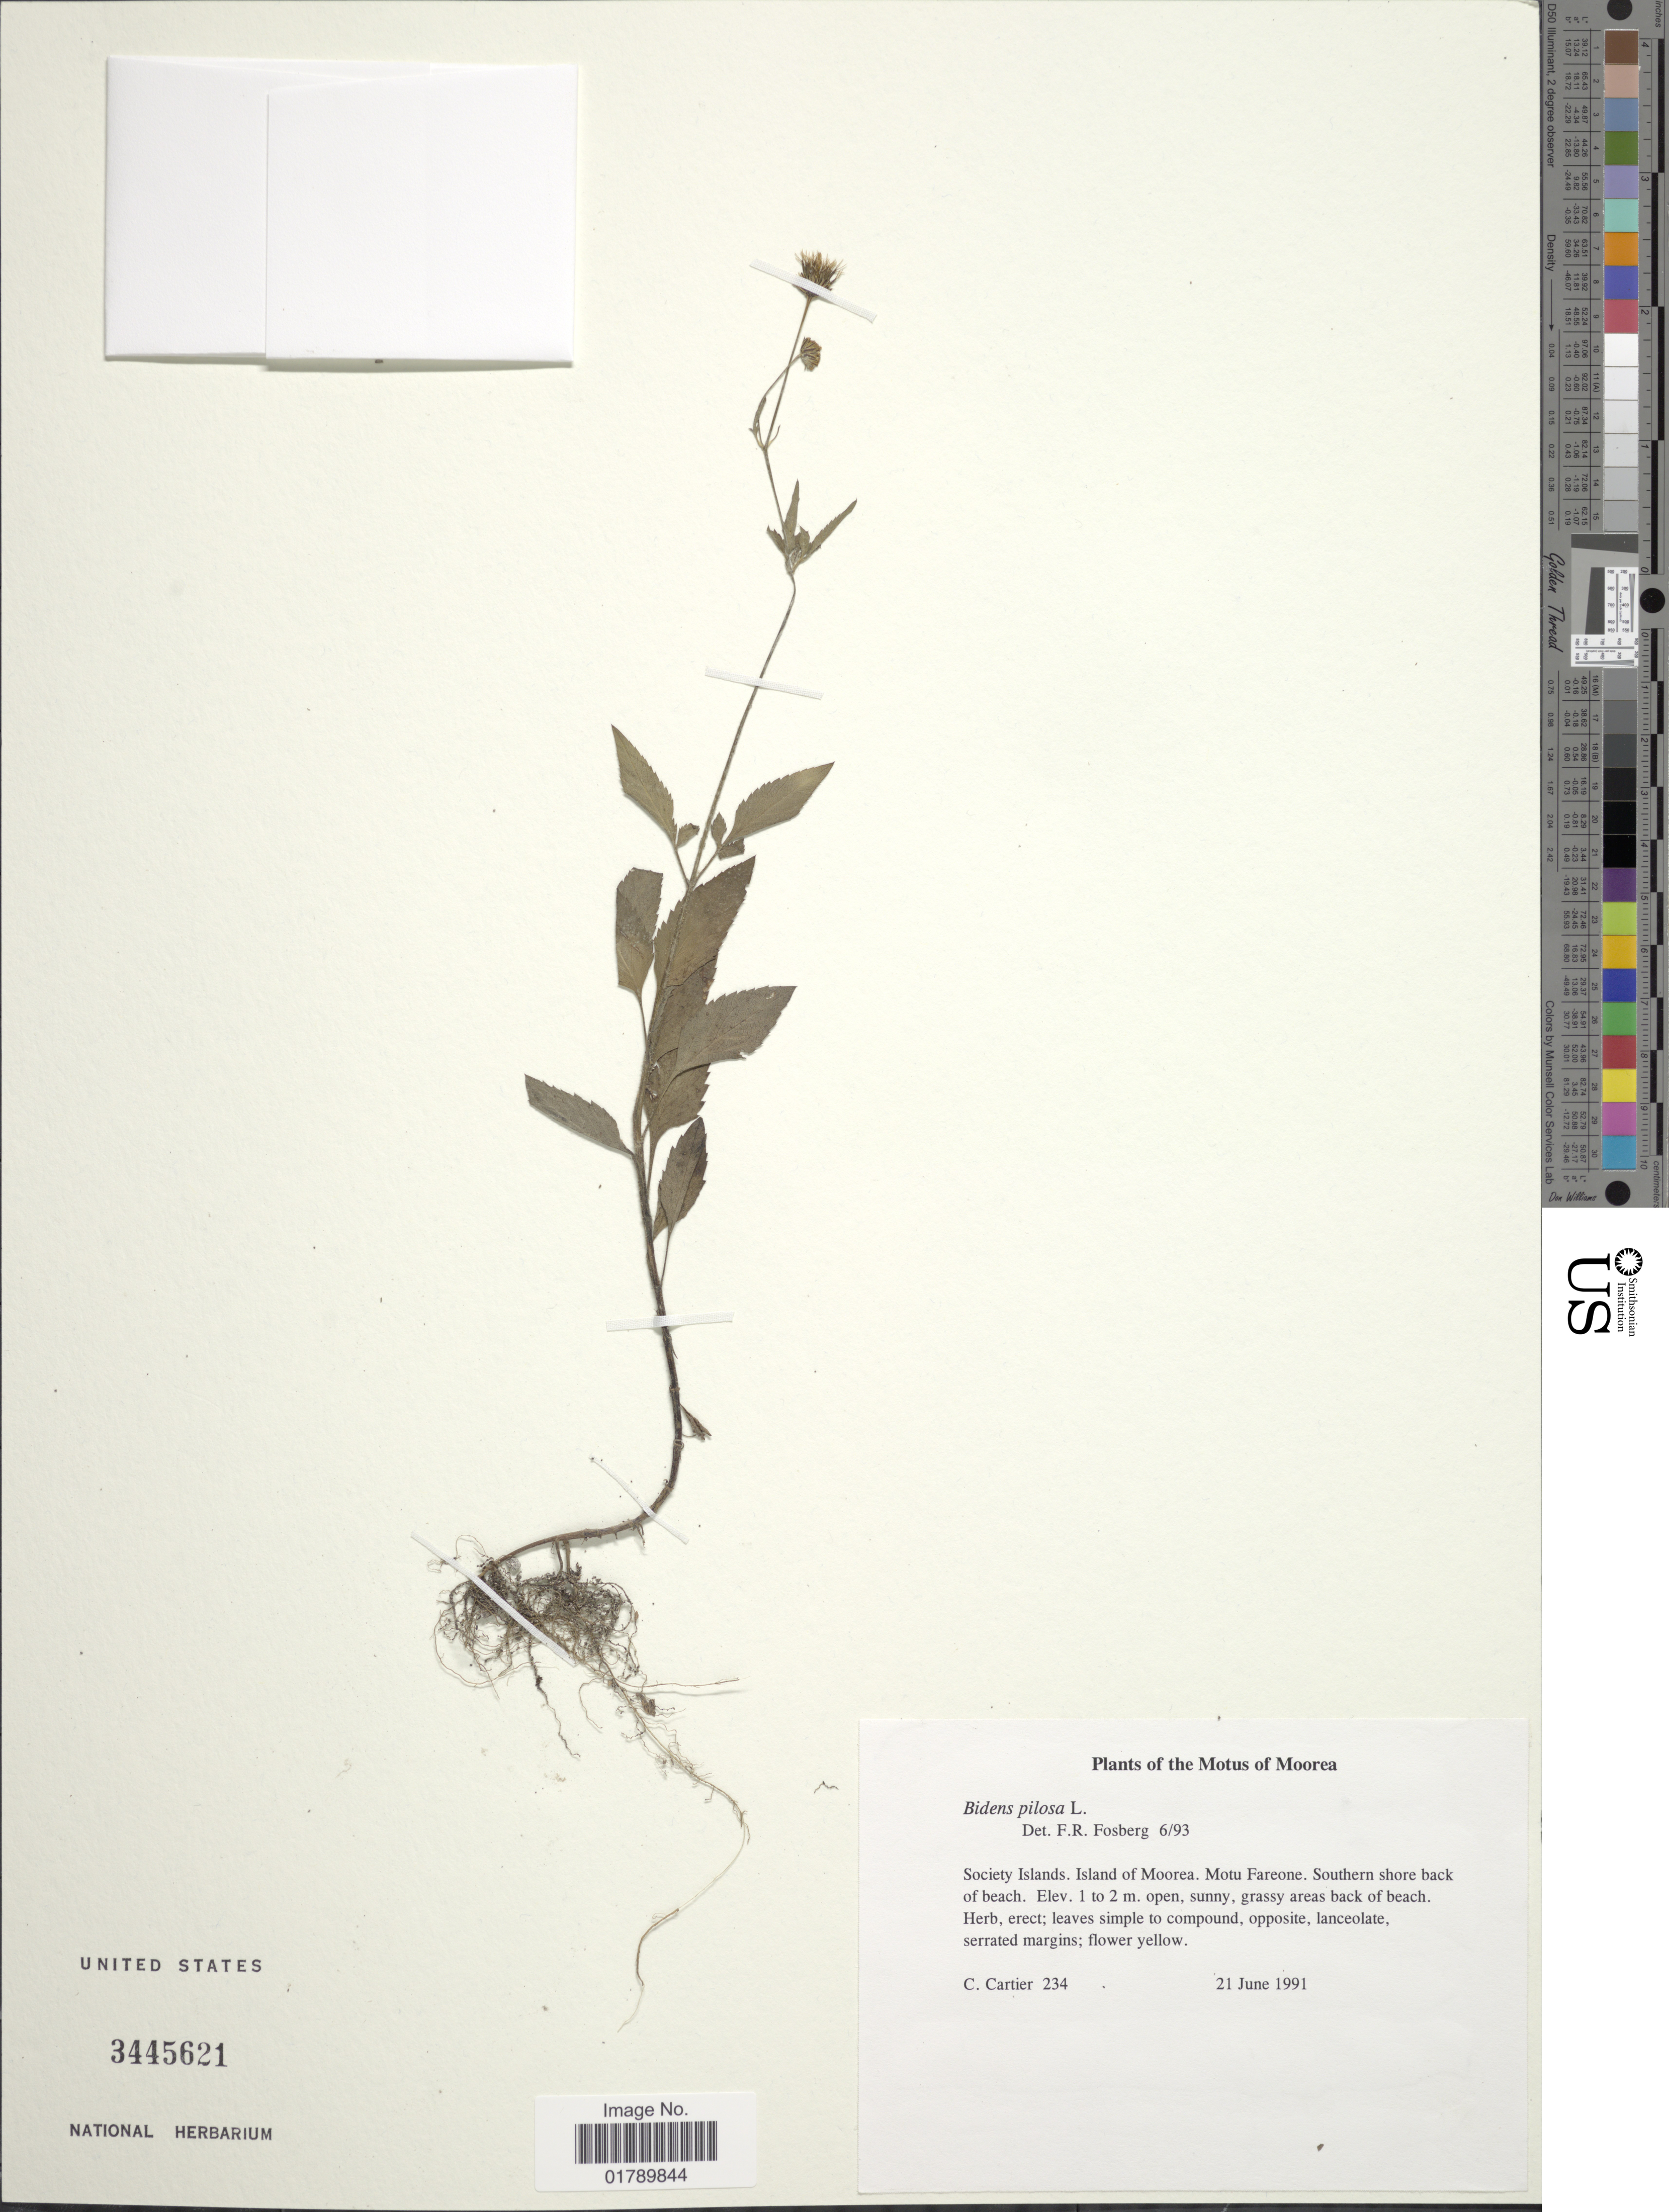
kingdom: Plantae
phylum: Tracheophyta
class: Magnoliopsida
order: Asterales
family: Asteraceae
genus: Bidens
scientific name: Bidens pilosa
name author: L.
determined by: Fosberg, F. R.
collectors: C. Cartier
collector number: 234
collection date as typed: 21 Jun 1991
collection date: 1991-06-21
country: French Polynesia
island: Moorea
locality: Southern shore back of beach, Fareone [Society Is.]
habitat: open, sunny, grassy areas back of beach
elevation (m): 1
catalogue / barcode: US 3445621